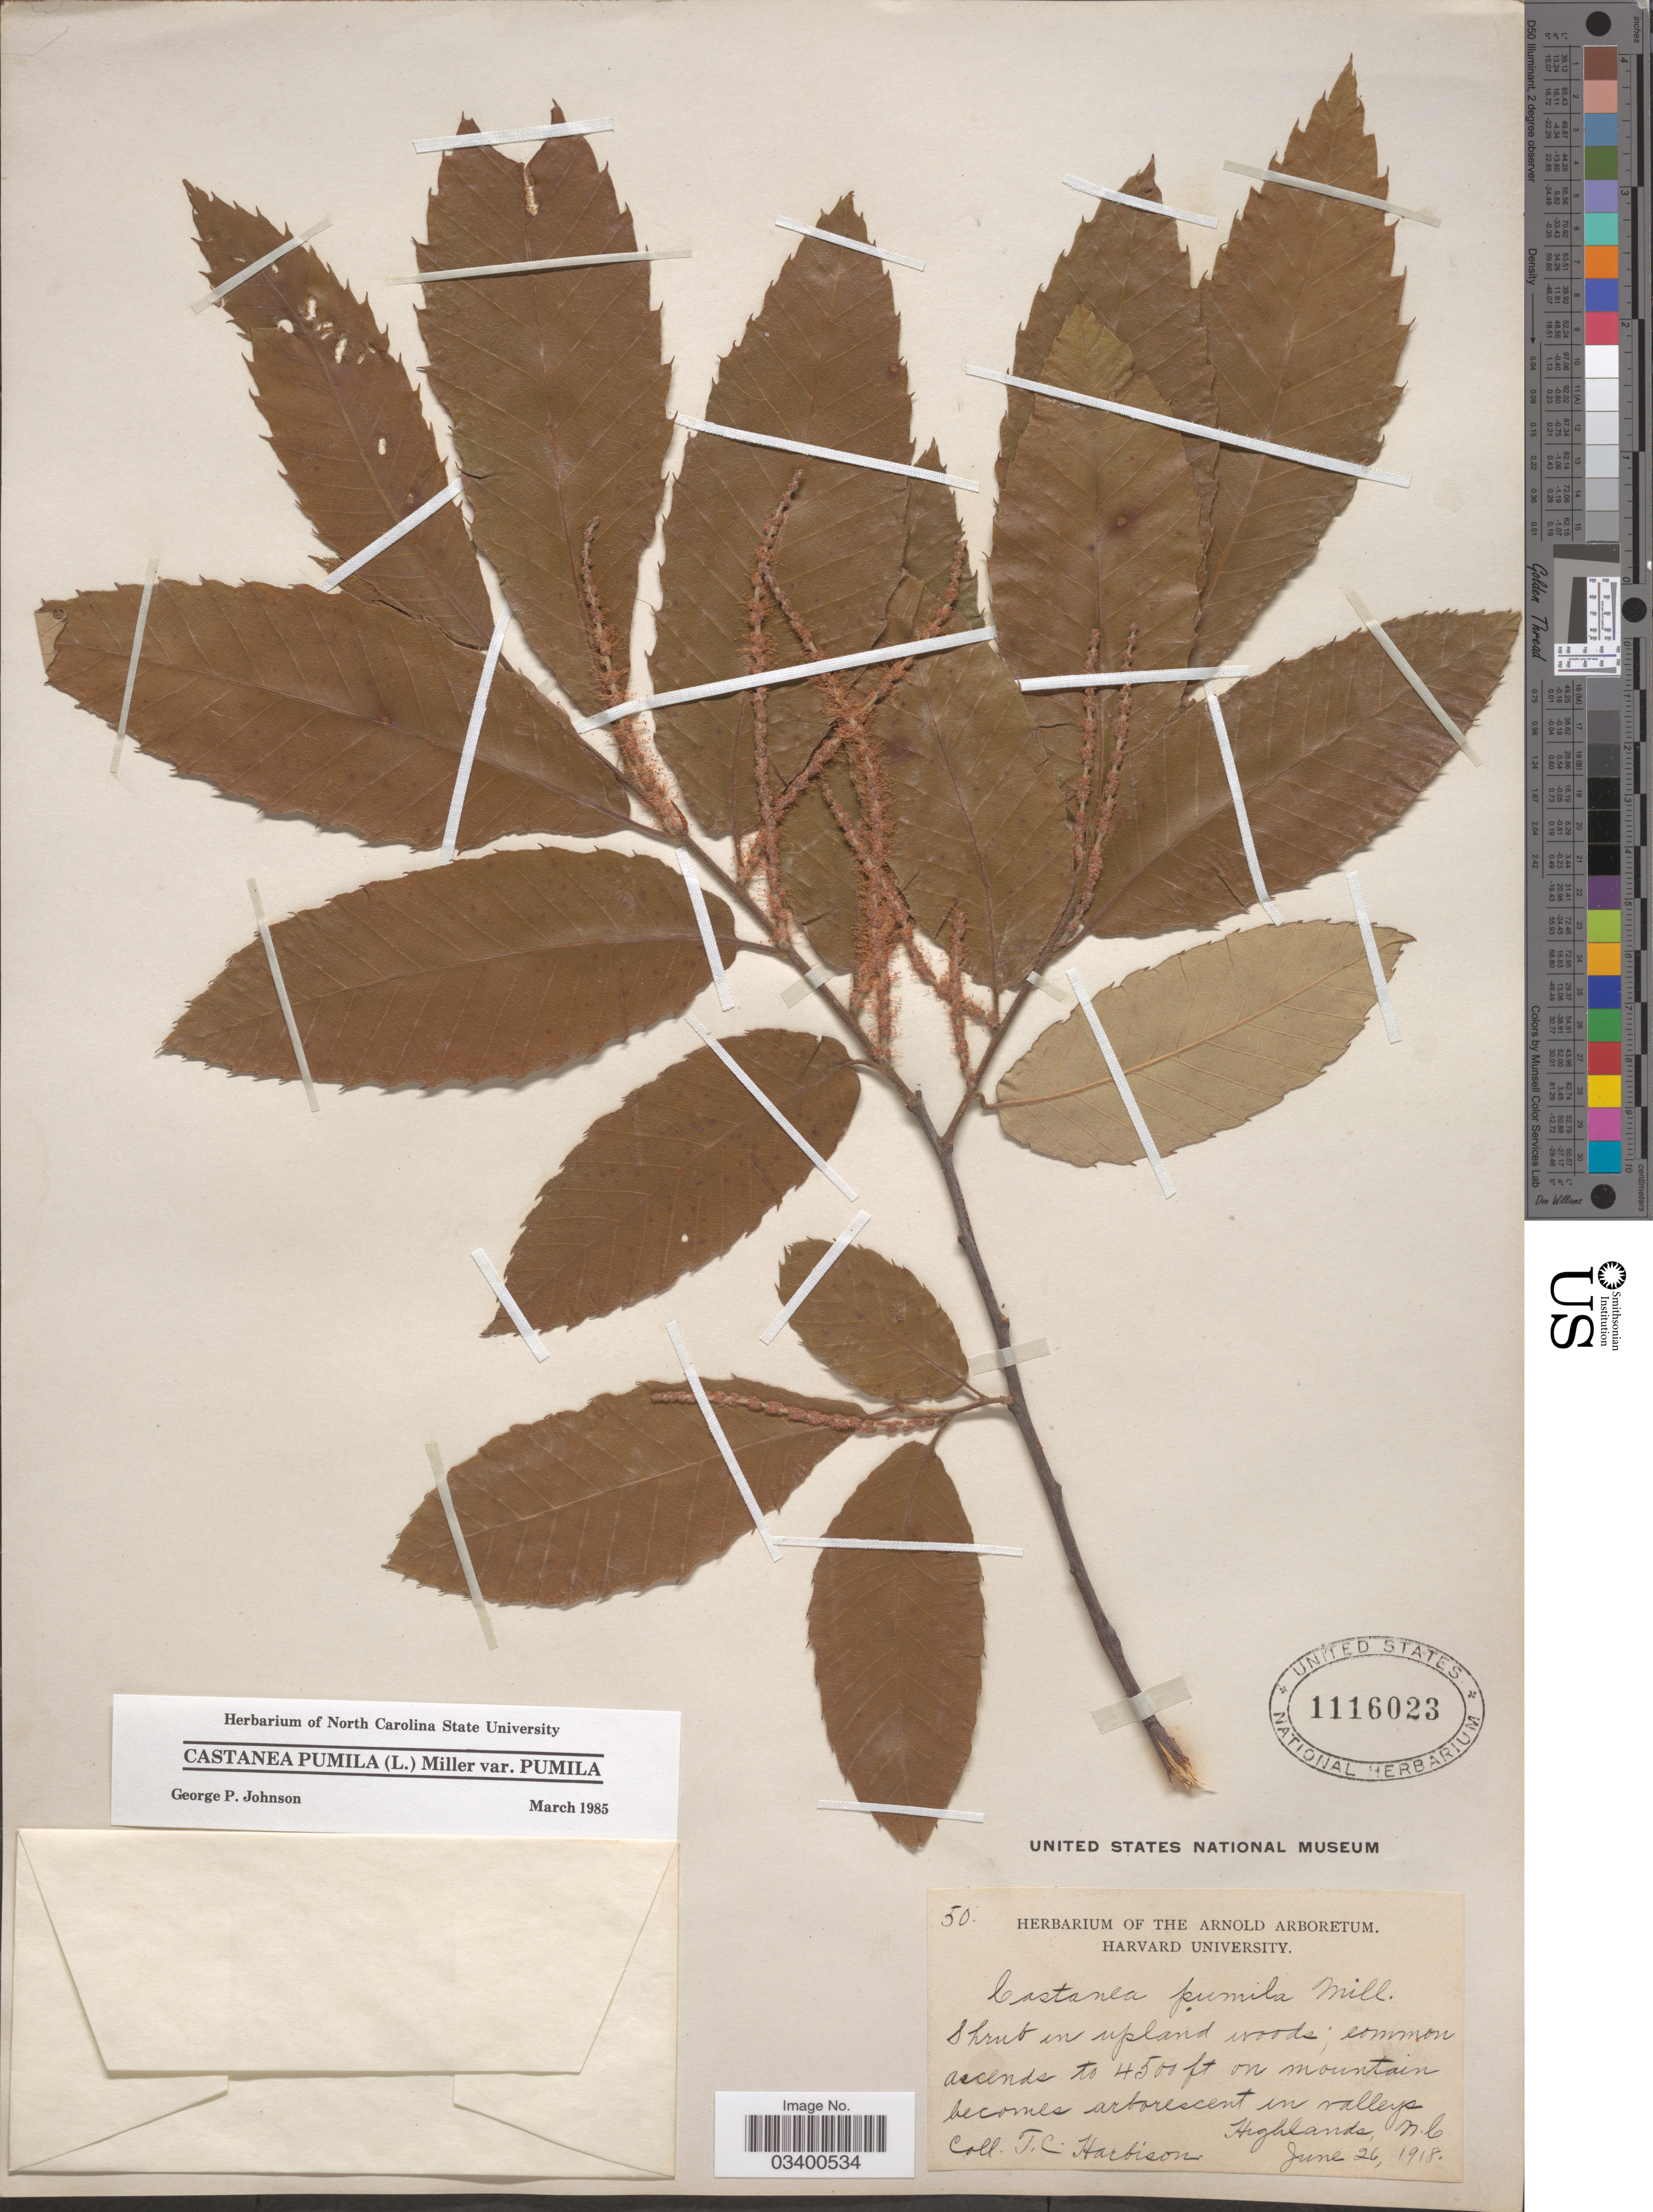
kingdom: Plantae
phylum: Tracheophyta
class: Magnoliopsida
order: Fagales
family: Fagaceae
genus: Castanea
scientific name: Castanea pumila var. pumila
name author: (L.) Mill.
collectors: T. Harbison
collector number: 50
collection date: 1918-06-26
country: United States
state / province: North Carolina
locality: Highlands.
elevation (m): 1372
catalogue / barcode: US 1116023